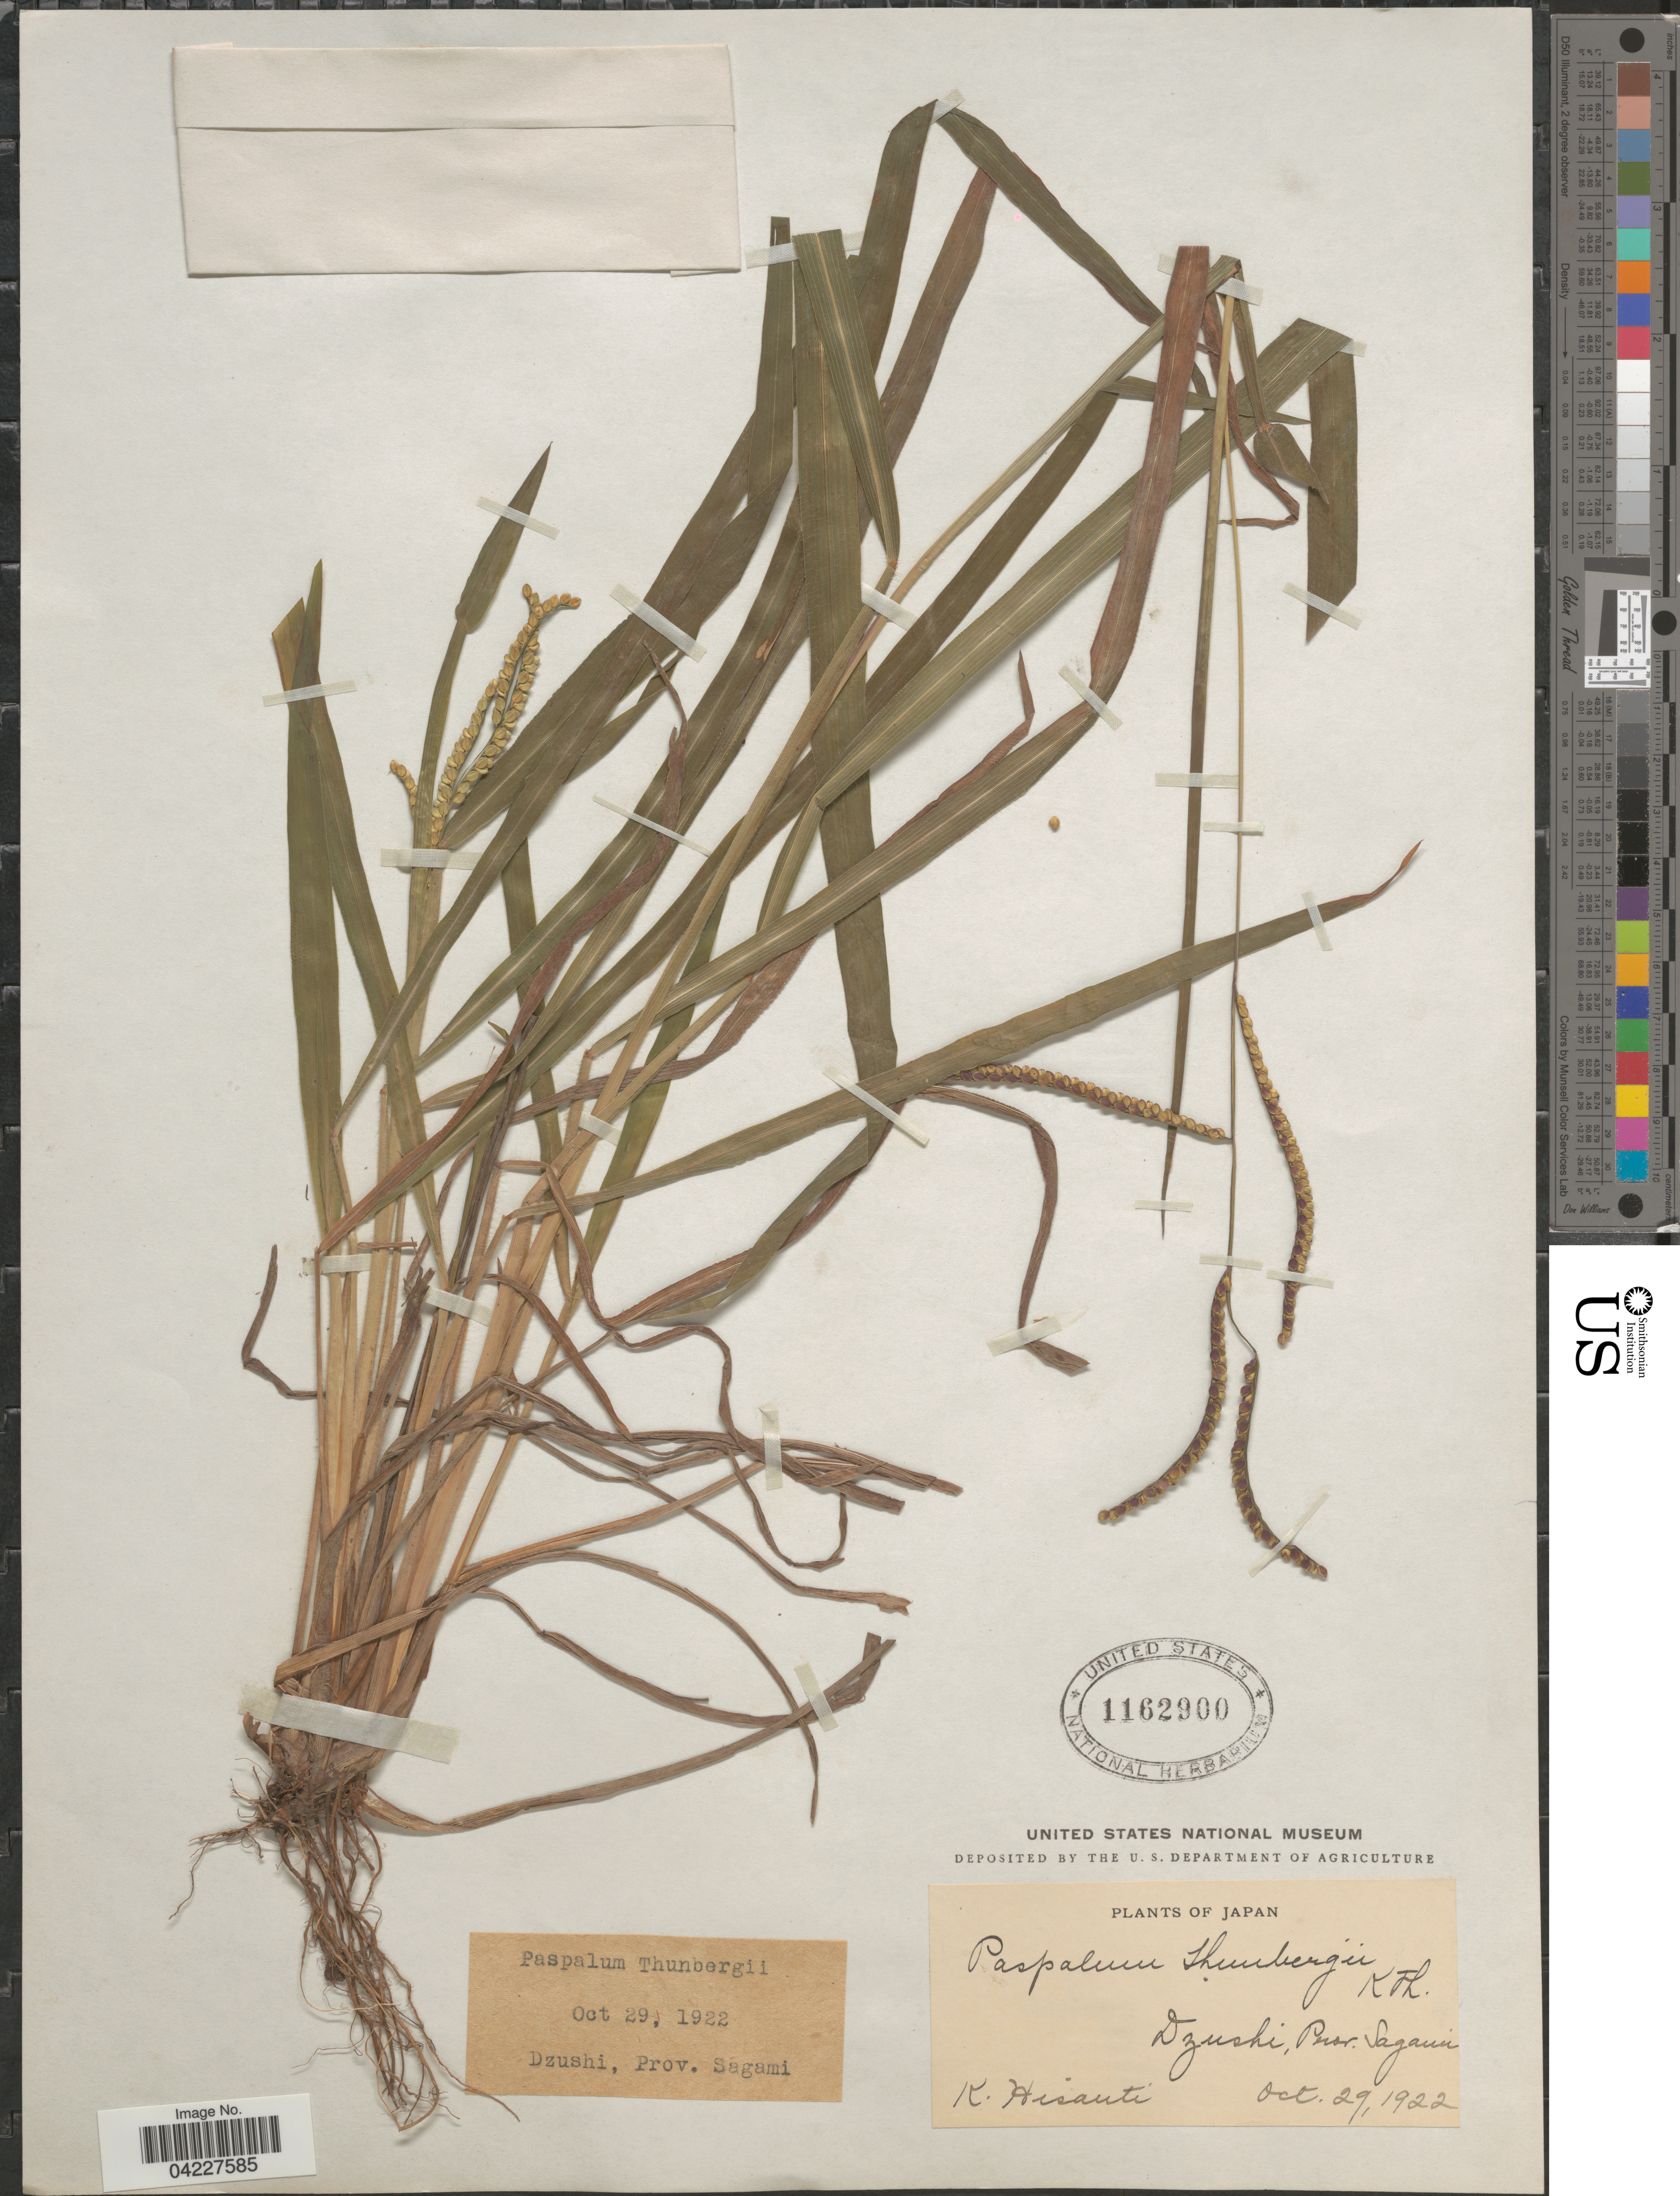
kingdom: Plantae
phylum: Tracheophyta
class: Liliopsida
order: Poales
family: Poaceae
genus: Paspalum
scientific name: Paspalum thunbergii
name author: Kunth ex Steud.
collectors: K. Hisauti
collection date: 1922-10-29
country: Japan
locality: Dzushi, Prov. Sagaun.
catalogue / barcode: US 1162900